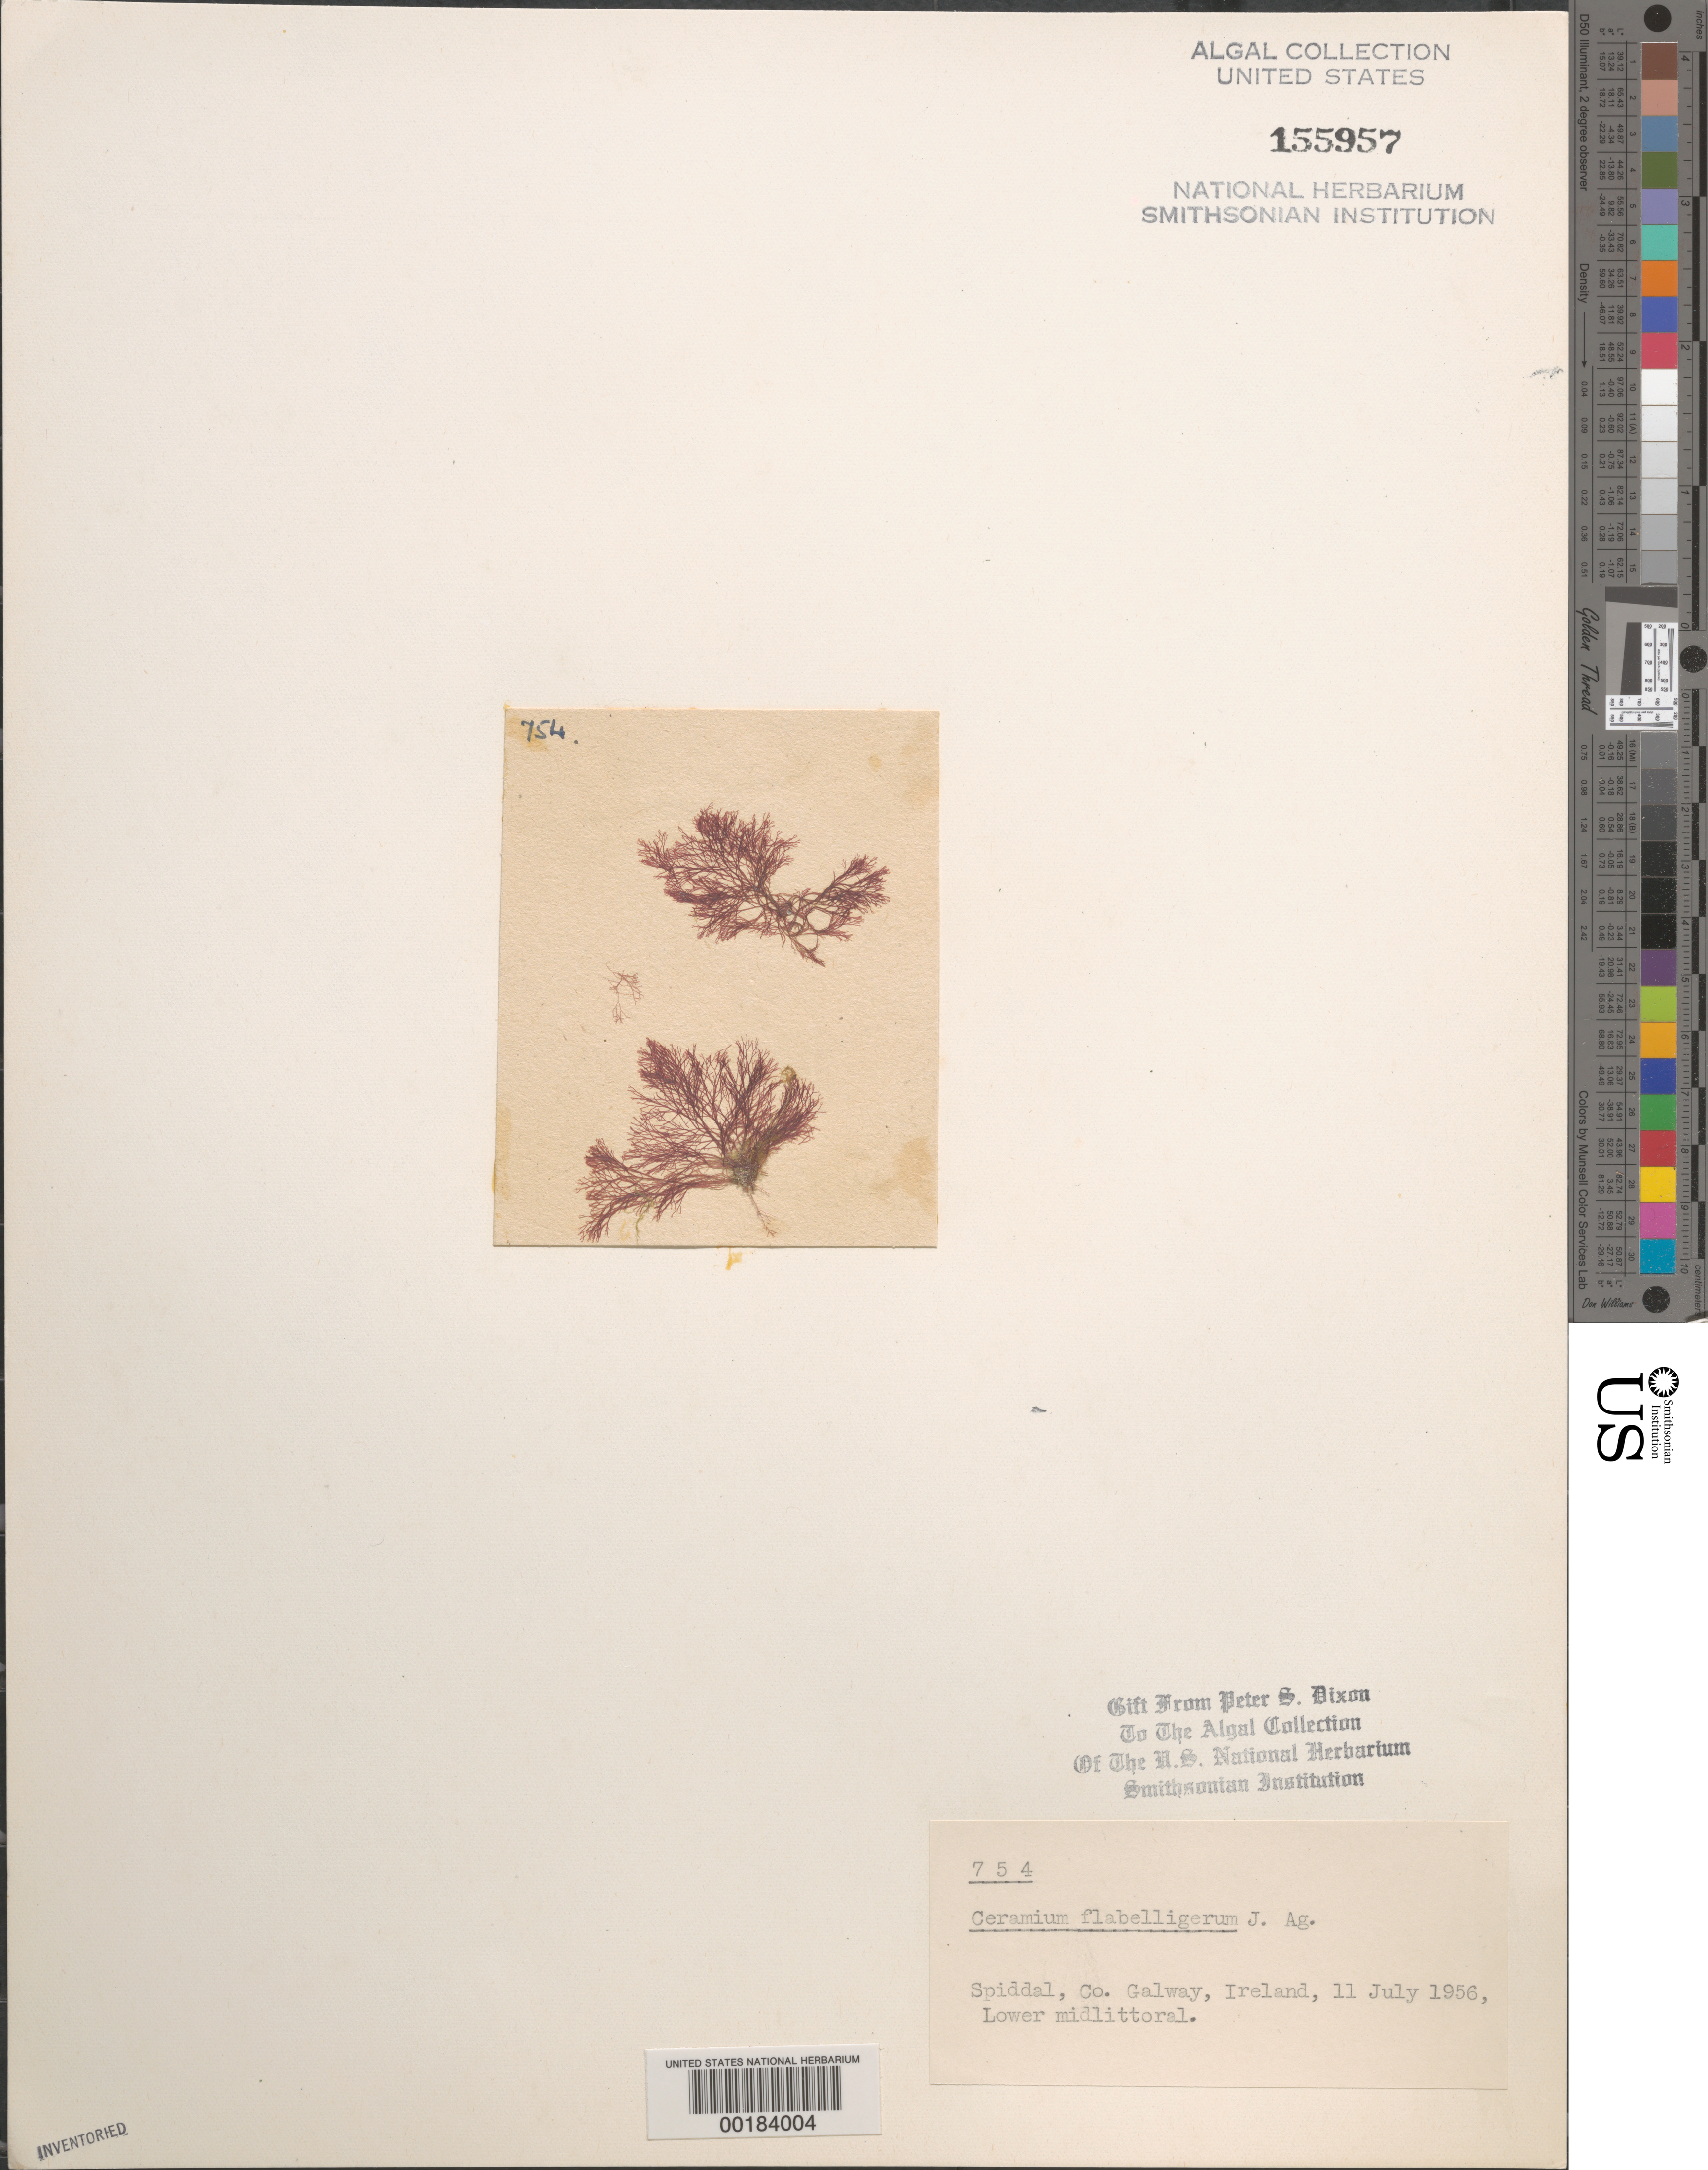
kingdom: Plantae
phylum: Rhodophyta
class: Florideophyceae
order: Ceramiales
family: Ceramiaceae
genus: Ceramium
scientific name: Ceramium gaditanum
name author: (Clemente) Cremades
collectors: P. S. Dixon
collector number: PSD 754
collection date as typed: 11 Jul 1956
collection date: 1956-07-11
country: Ireland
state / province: Connaught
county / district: Galway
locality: Spiddal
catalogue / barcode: US 155957